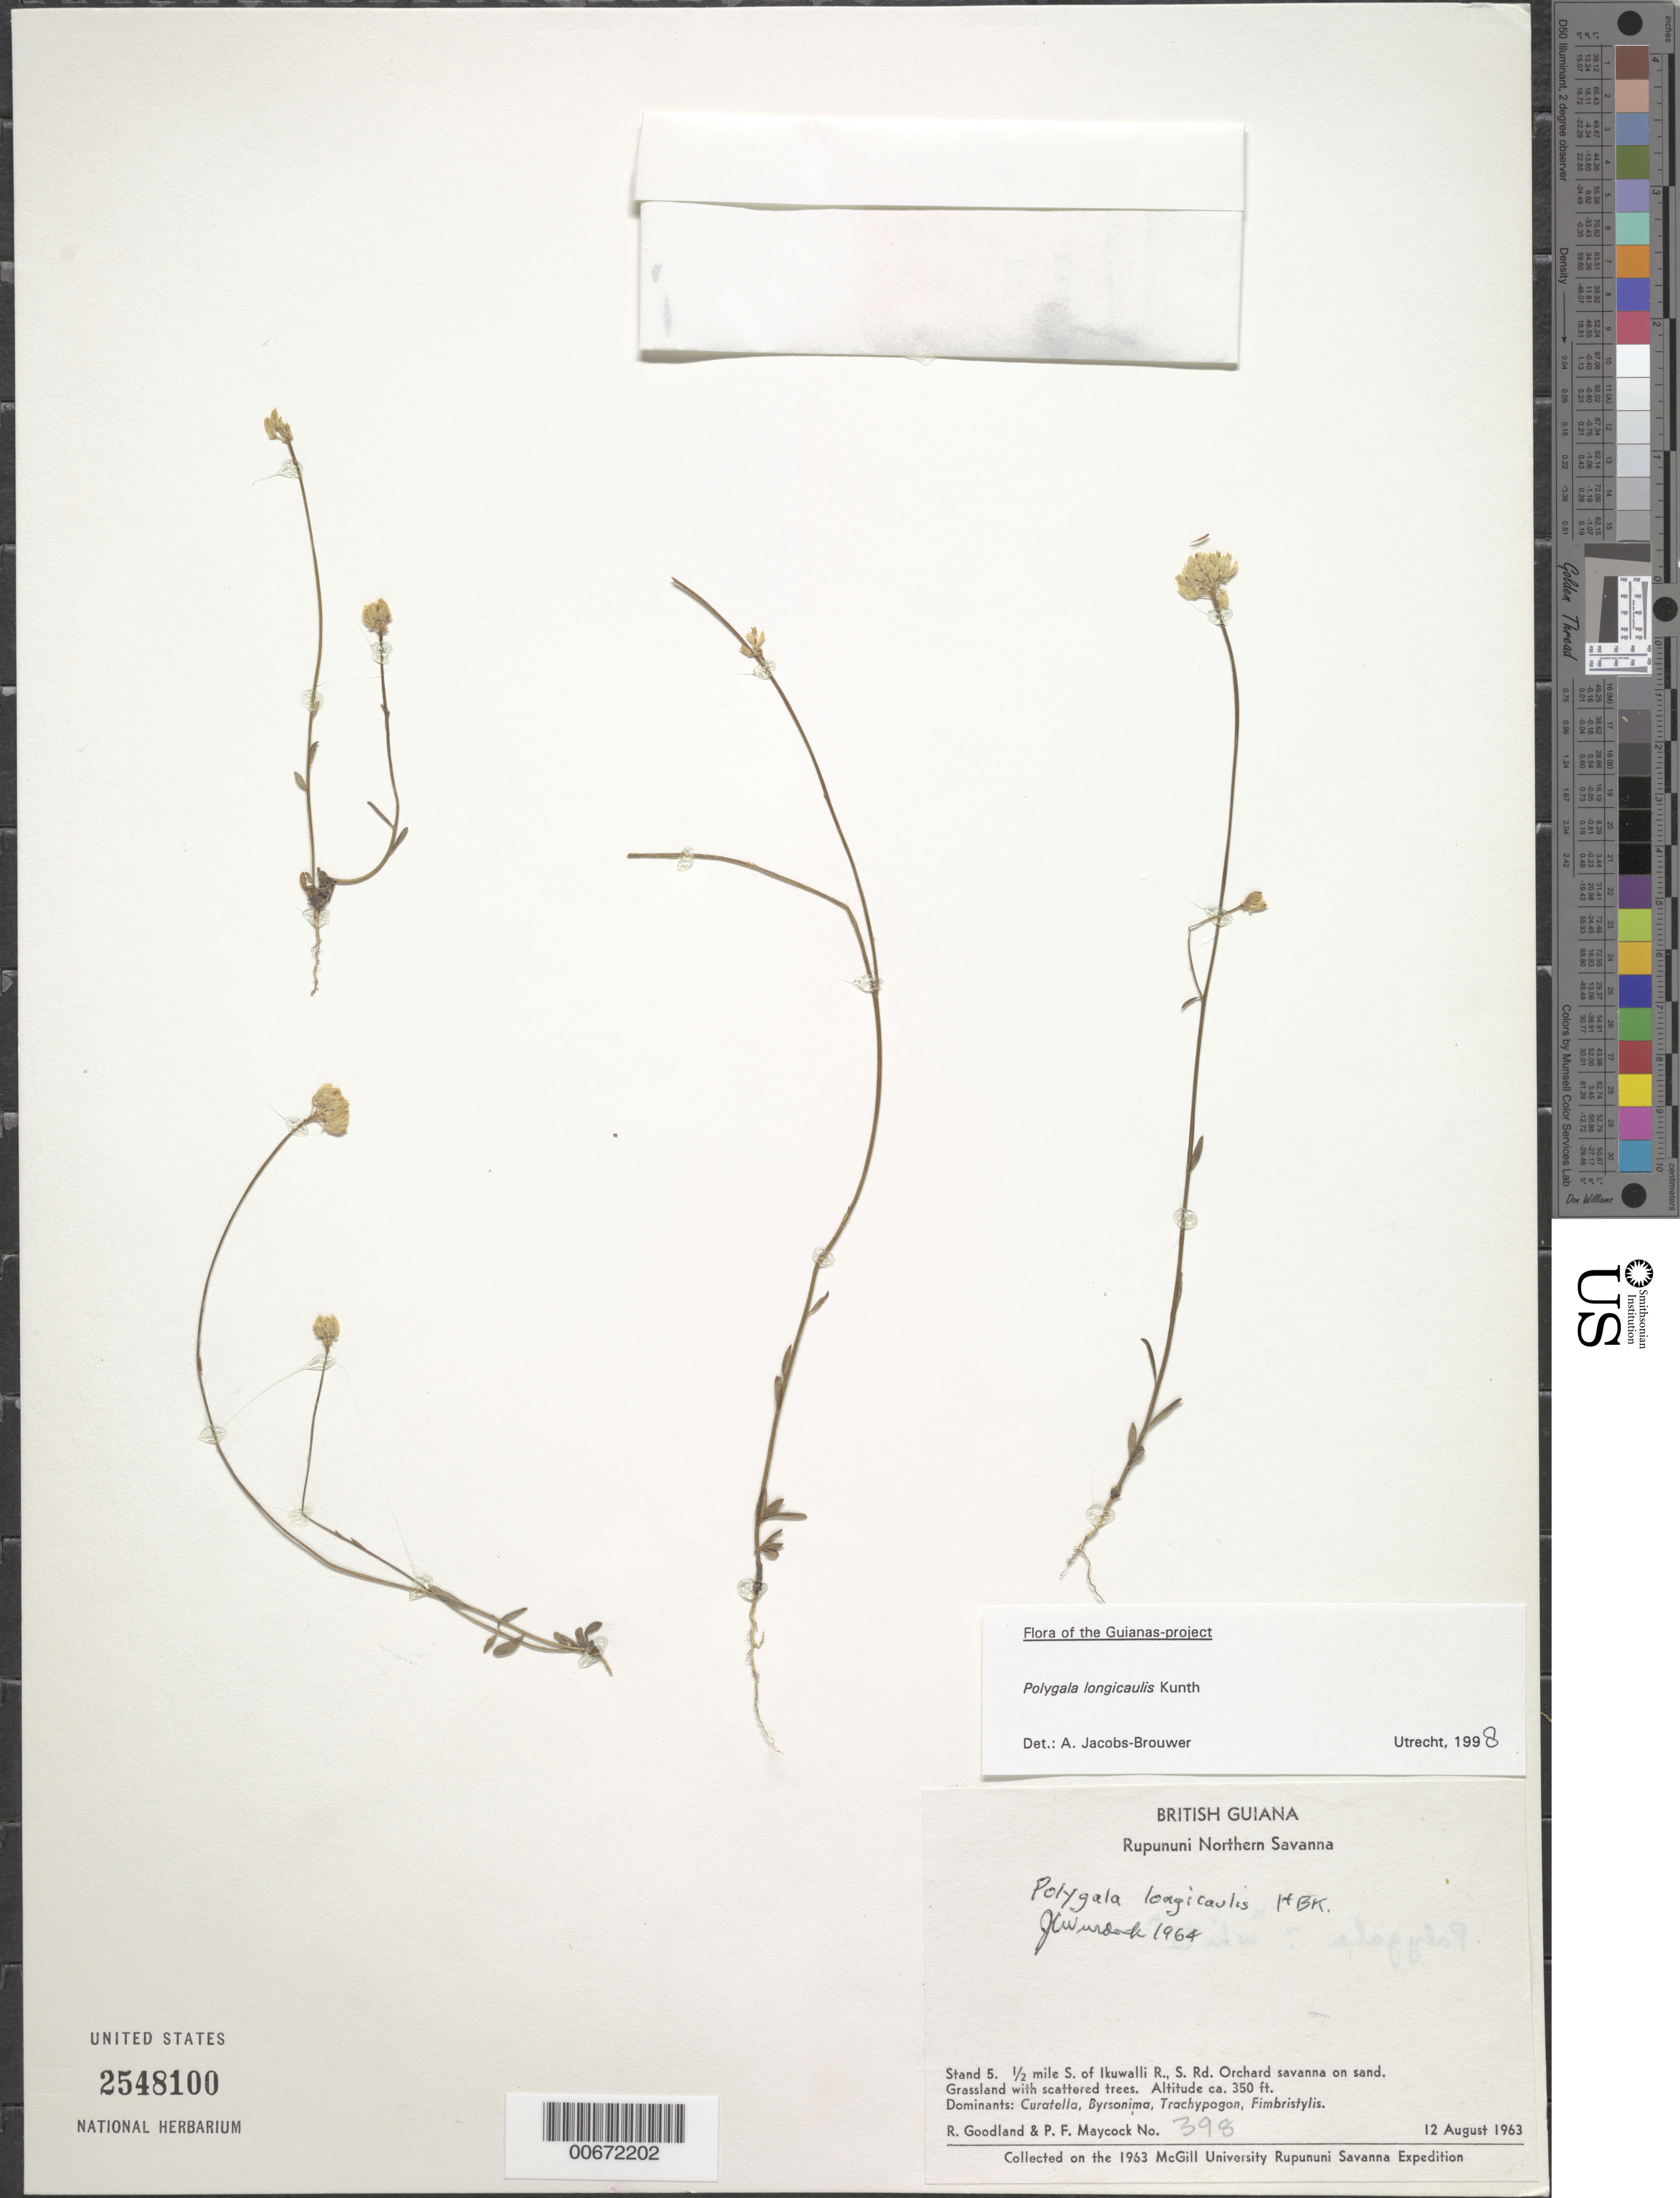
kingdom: Plantae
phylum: Tracheophyta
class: Magnoliopsida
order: Fabales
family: Polygalaceae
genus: Polygala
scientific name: Polygala longicaulis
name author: Kunth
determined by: Jacobs-Brouwer, A.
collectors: R. Goodland & P. Maycock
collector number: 398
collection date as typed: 12-Aug-63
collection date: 1963-08-12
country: Guyana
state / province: U. Takutu-U. Essequibo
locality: Rupununi Northern Savanna, Ikuwalli R., 0.5 mi. S of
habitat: Orchard savanna on sand. Grassland with scattered trees. Dominants: Curatella, Byrsonima, Trachypogon & Fimbristilis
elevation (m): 107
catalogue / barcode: US 2548100